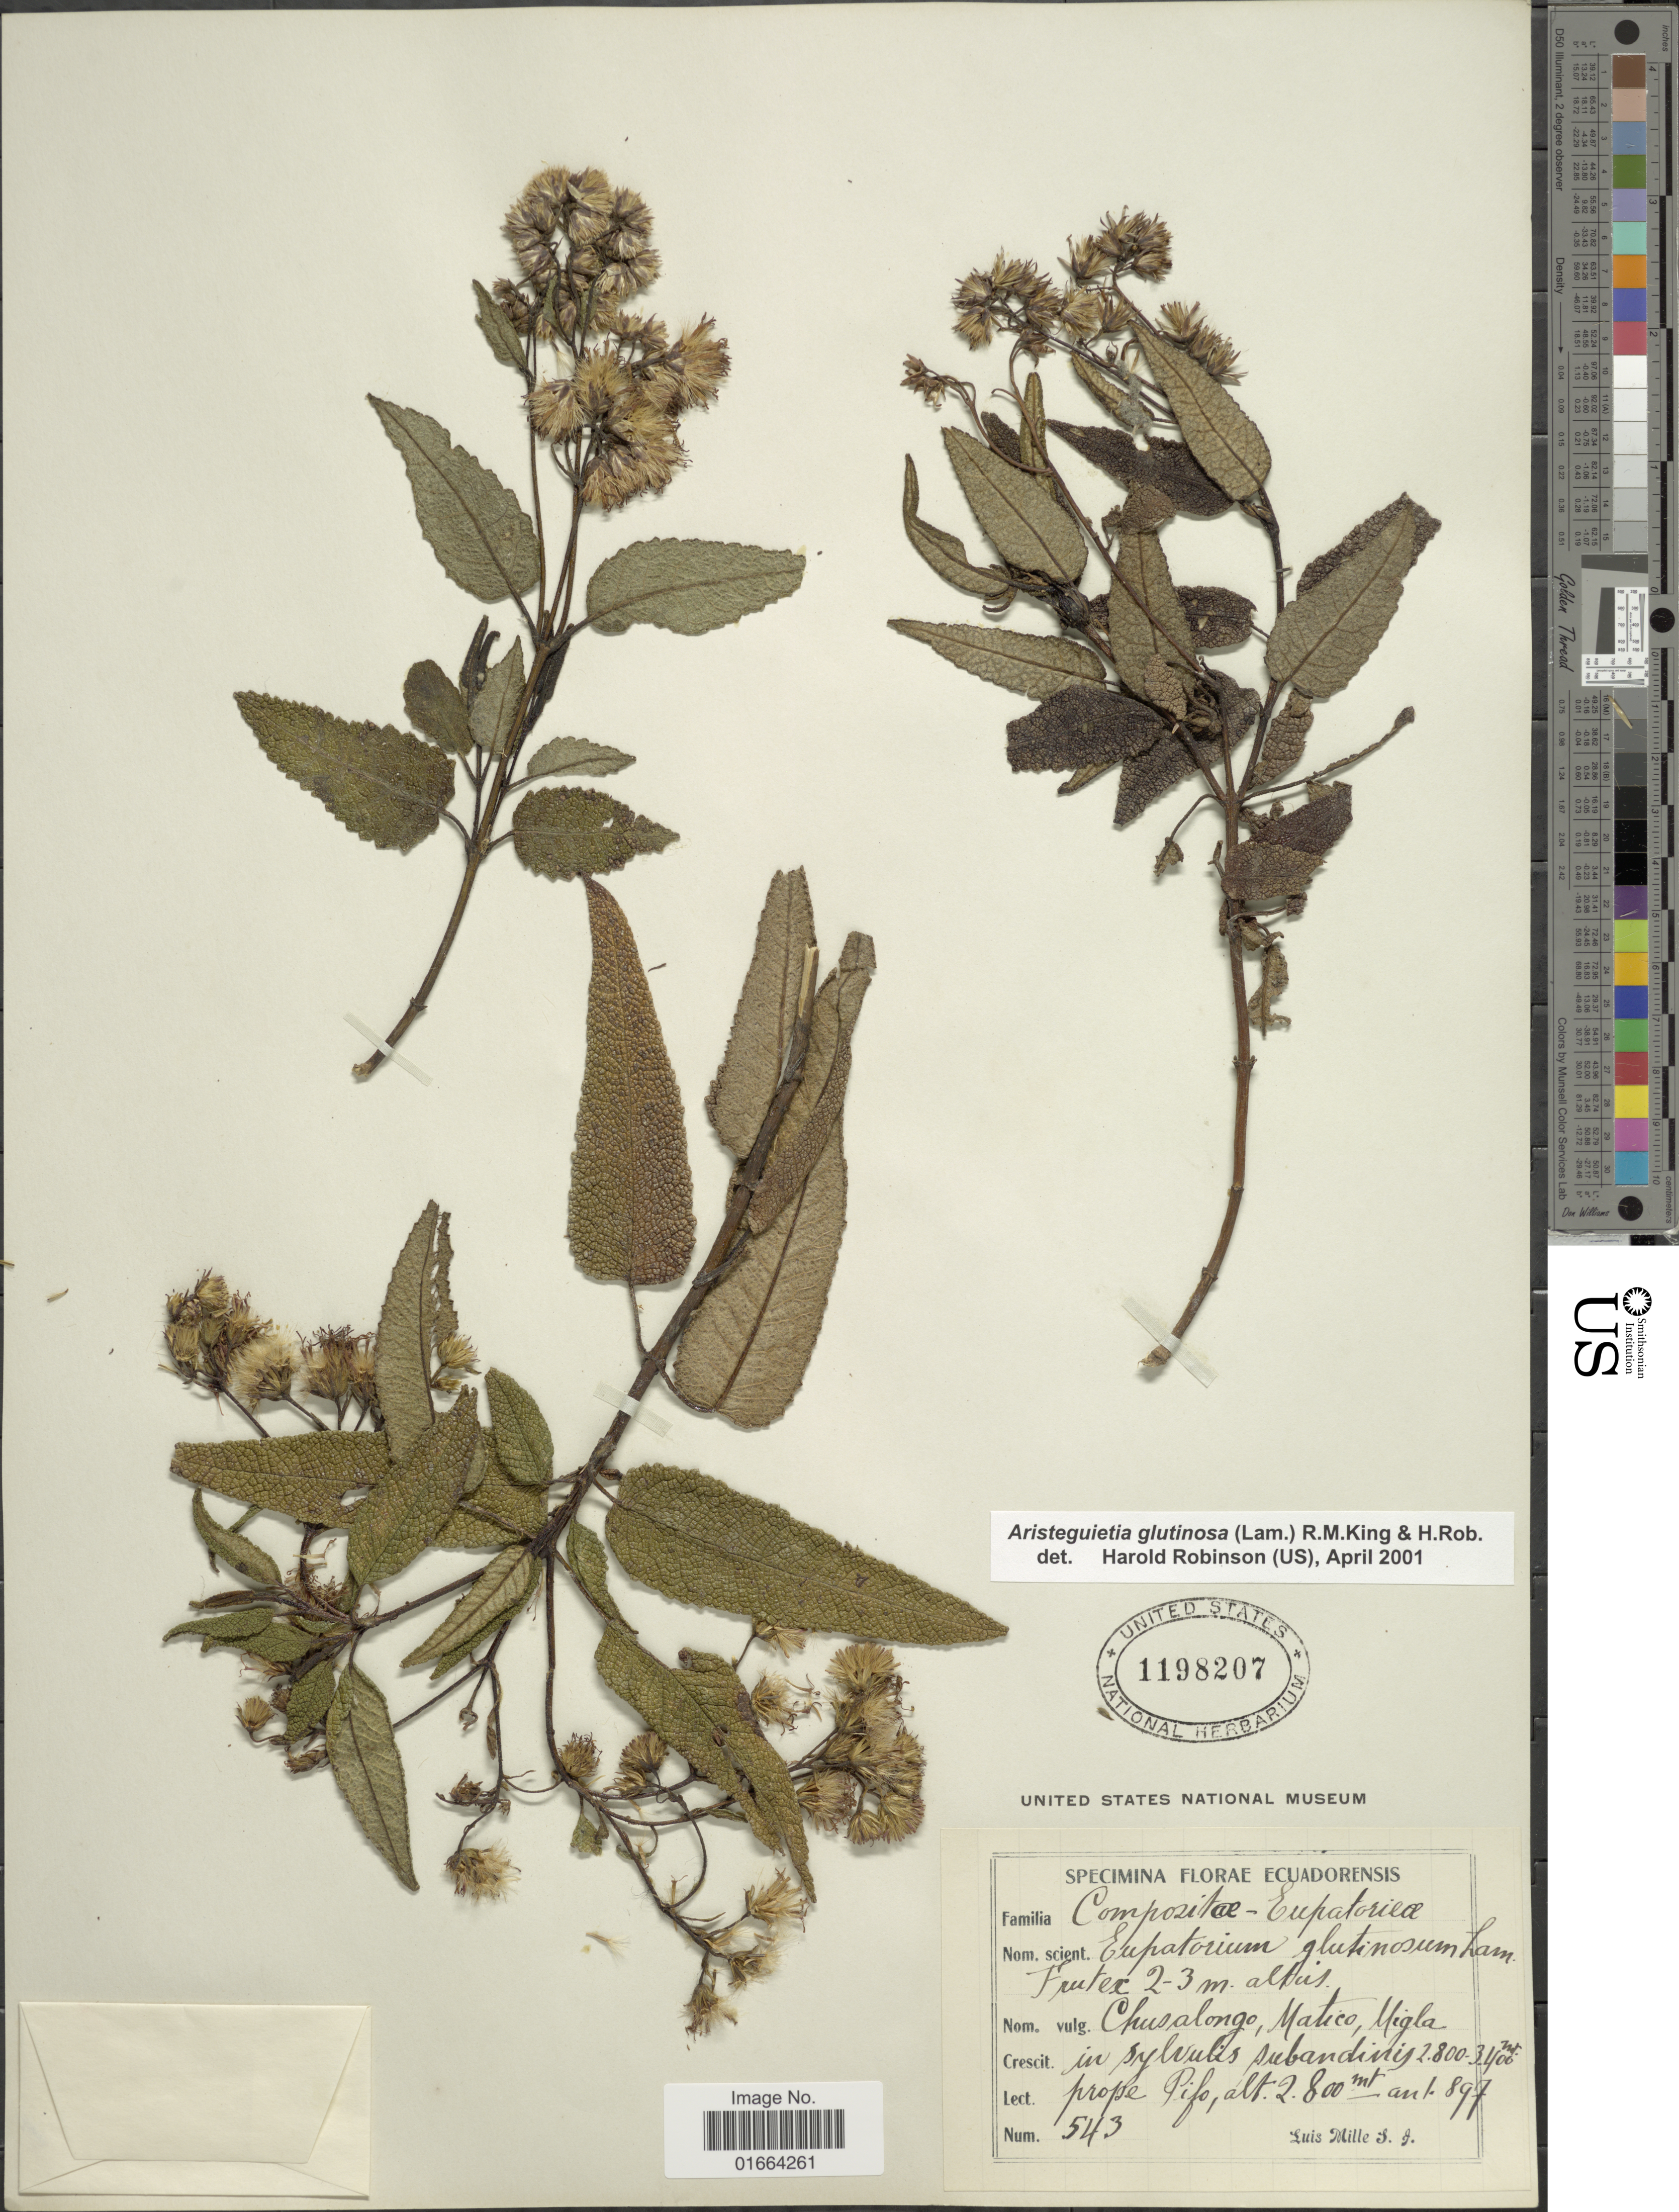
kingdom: Plantae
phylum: Tracheophyta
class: Magnoliopsida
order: Asterales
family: Asteraceae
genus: Aristeguietia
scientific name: Aristeguietia glutinosa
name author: (Lam.) R.M. King & H. Rob.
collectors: L. Mille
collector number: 543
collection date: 1897-01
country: Ecuador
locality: In sylvulis subandinis. prope Pifo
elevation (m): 2800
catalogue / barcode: US 1198207